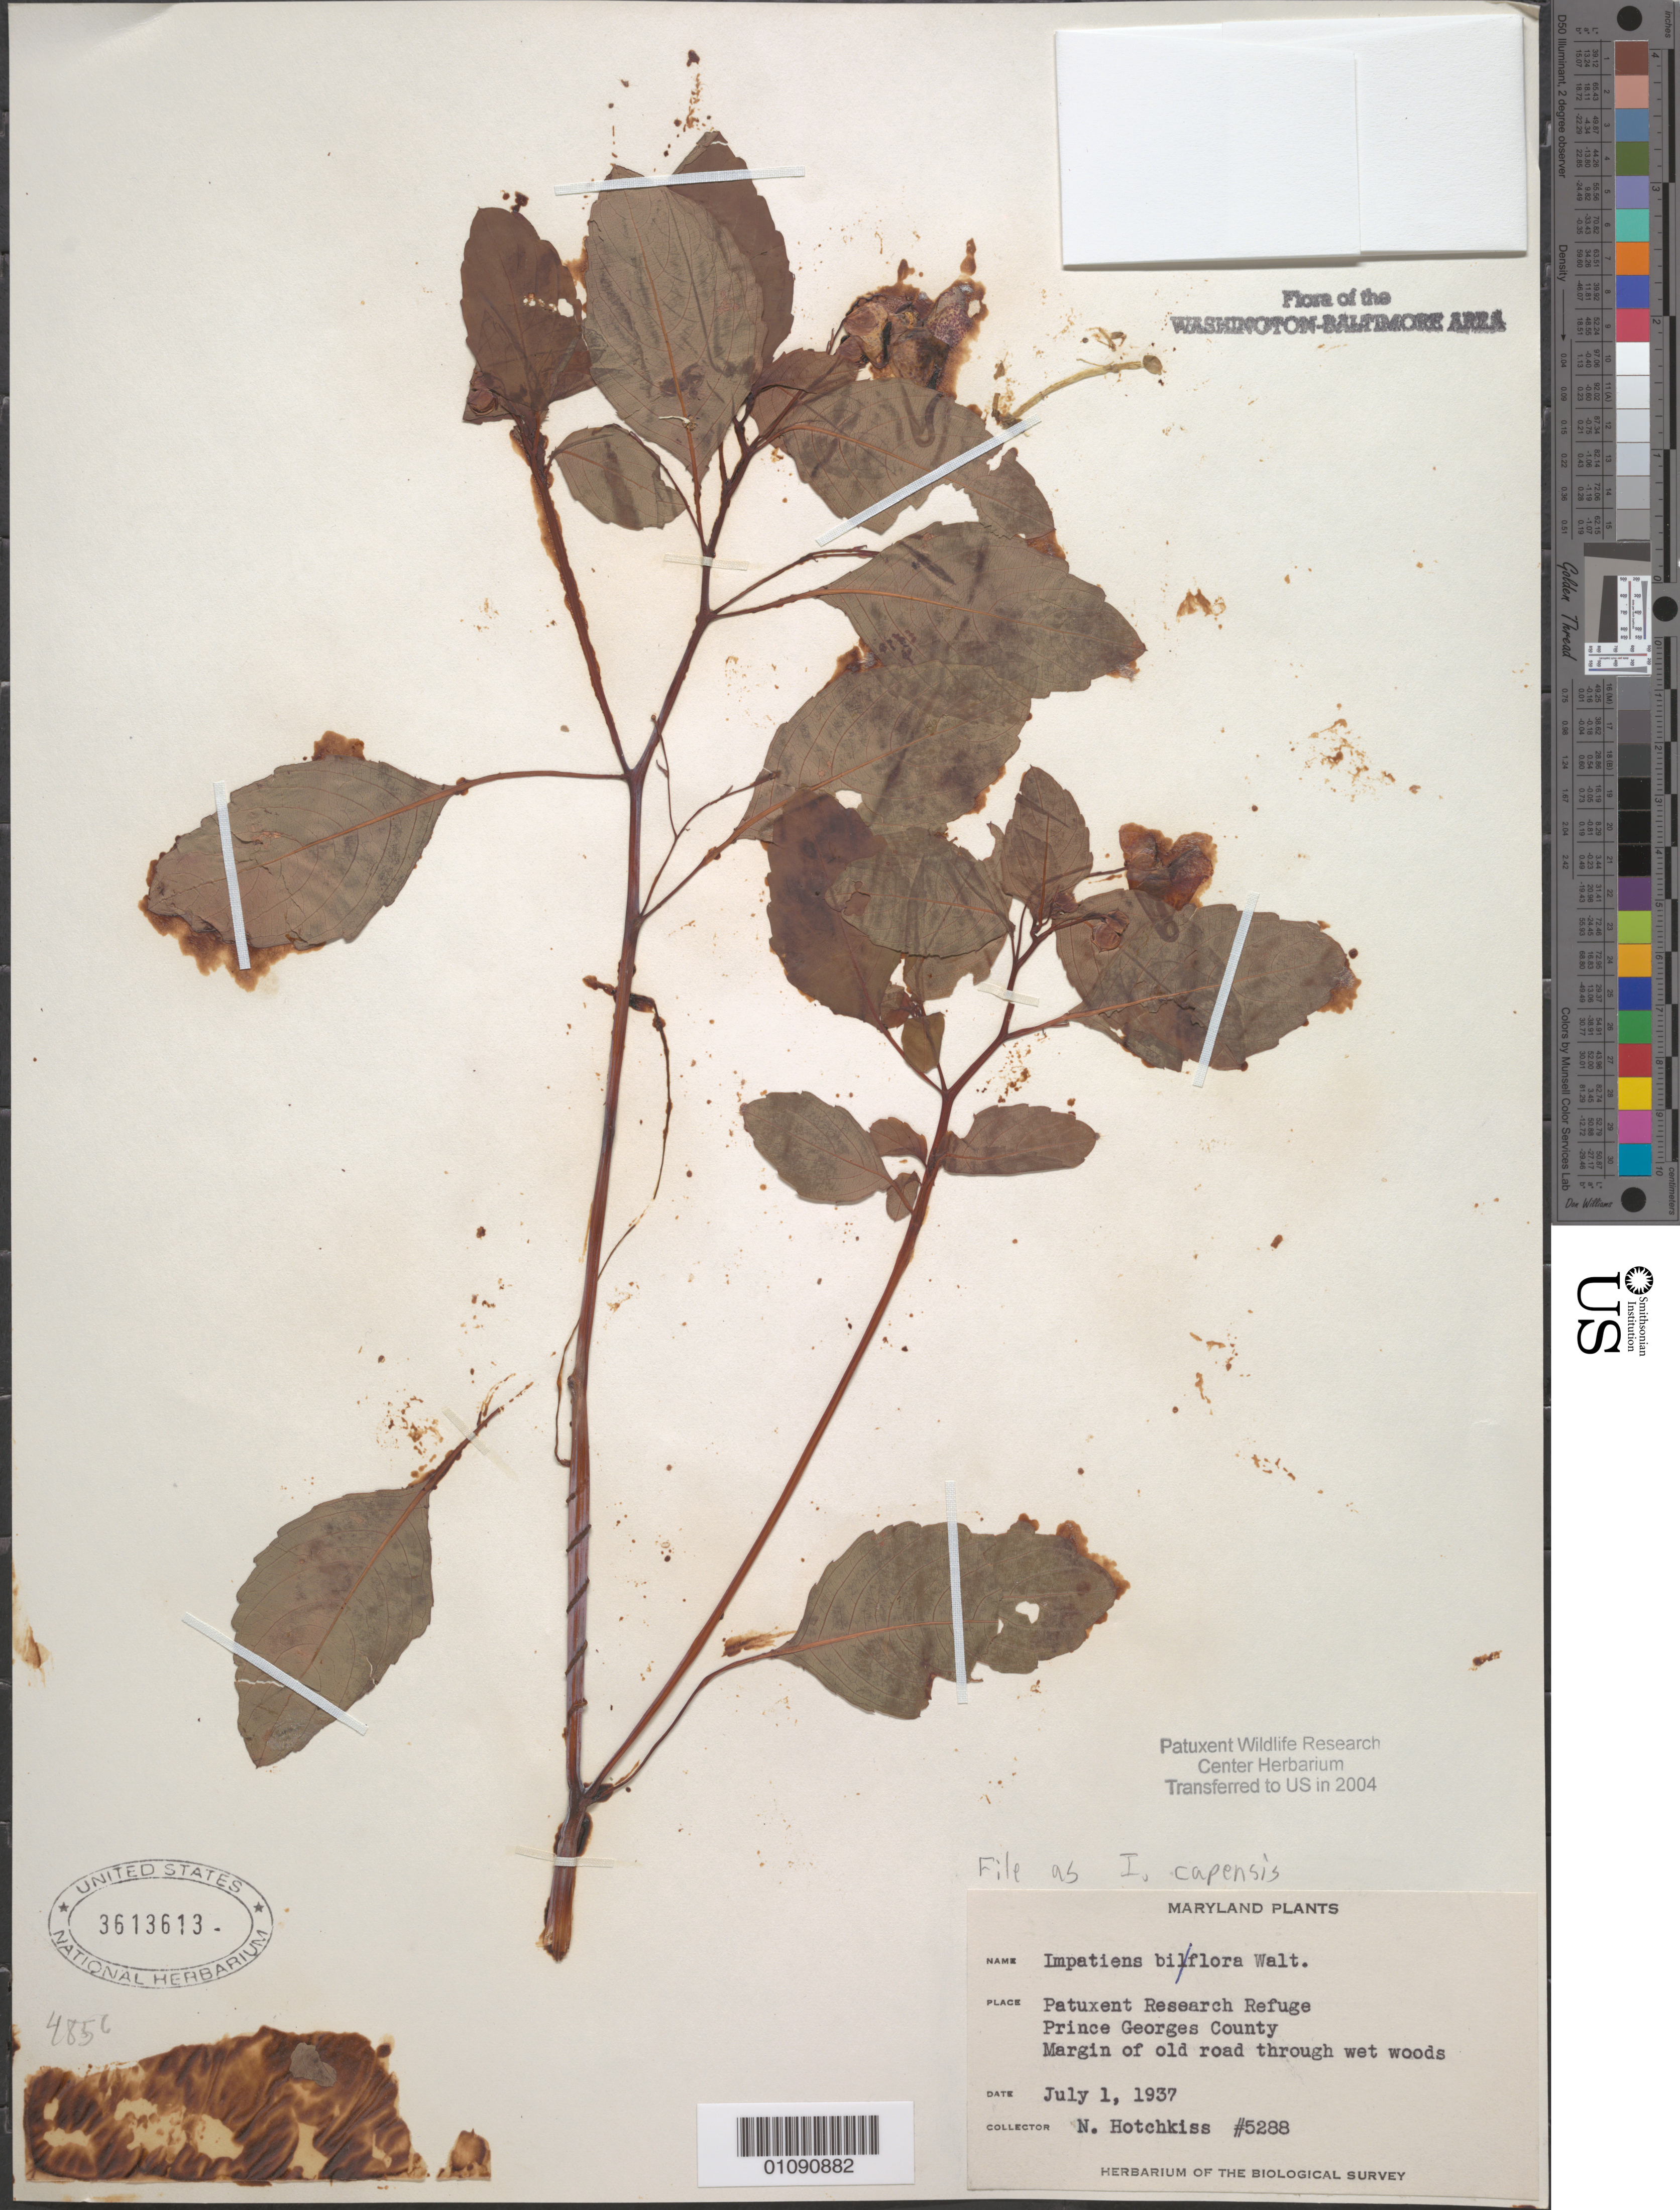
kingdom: Plantae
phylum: Tracheophyta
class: Magnoliopsida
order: Ericales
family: Balsaminaceae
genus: Impatiens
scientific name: Impatiens capensis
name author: Meerb.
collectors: N. Hotchkiss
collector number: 5288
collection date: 1937-07-01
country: United States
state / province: Maryland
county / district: Prince George's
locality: Patuxent Wildlife Refuge.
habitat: Margin of old road through wet woods.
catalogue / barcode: US 3613613